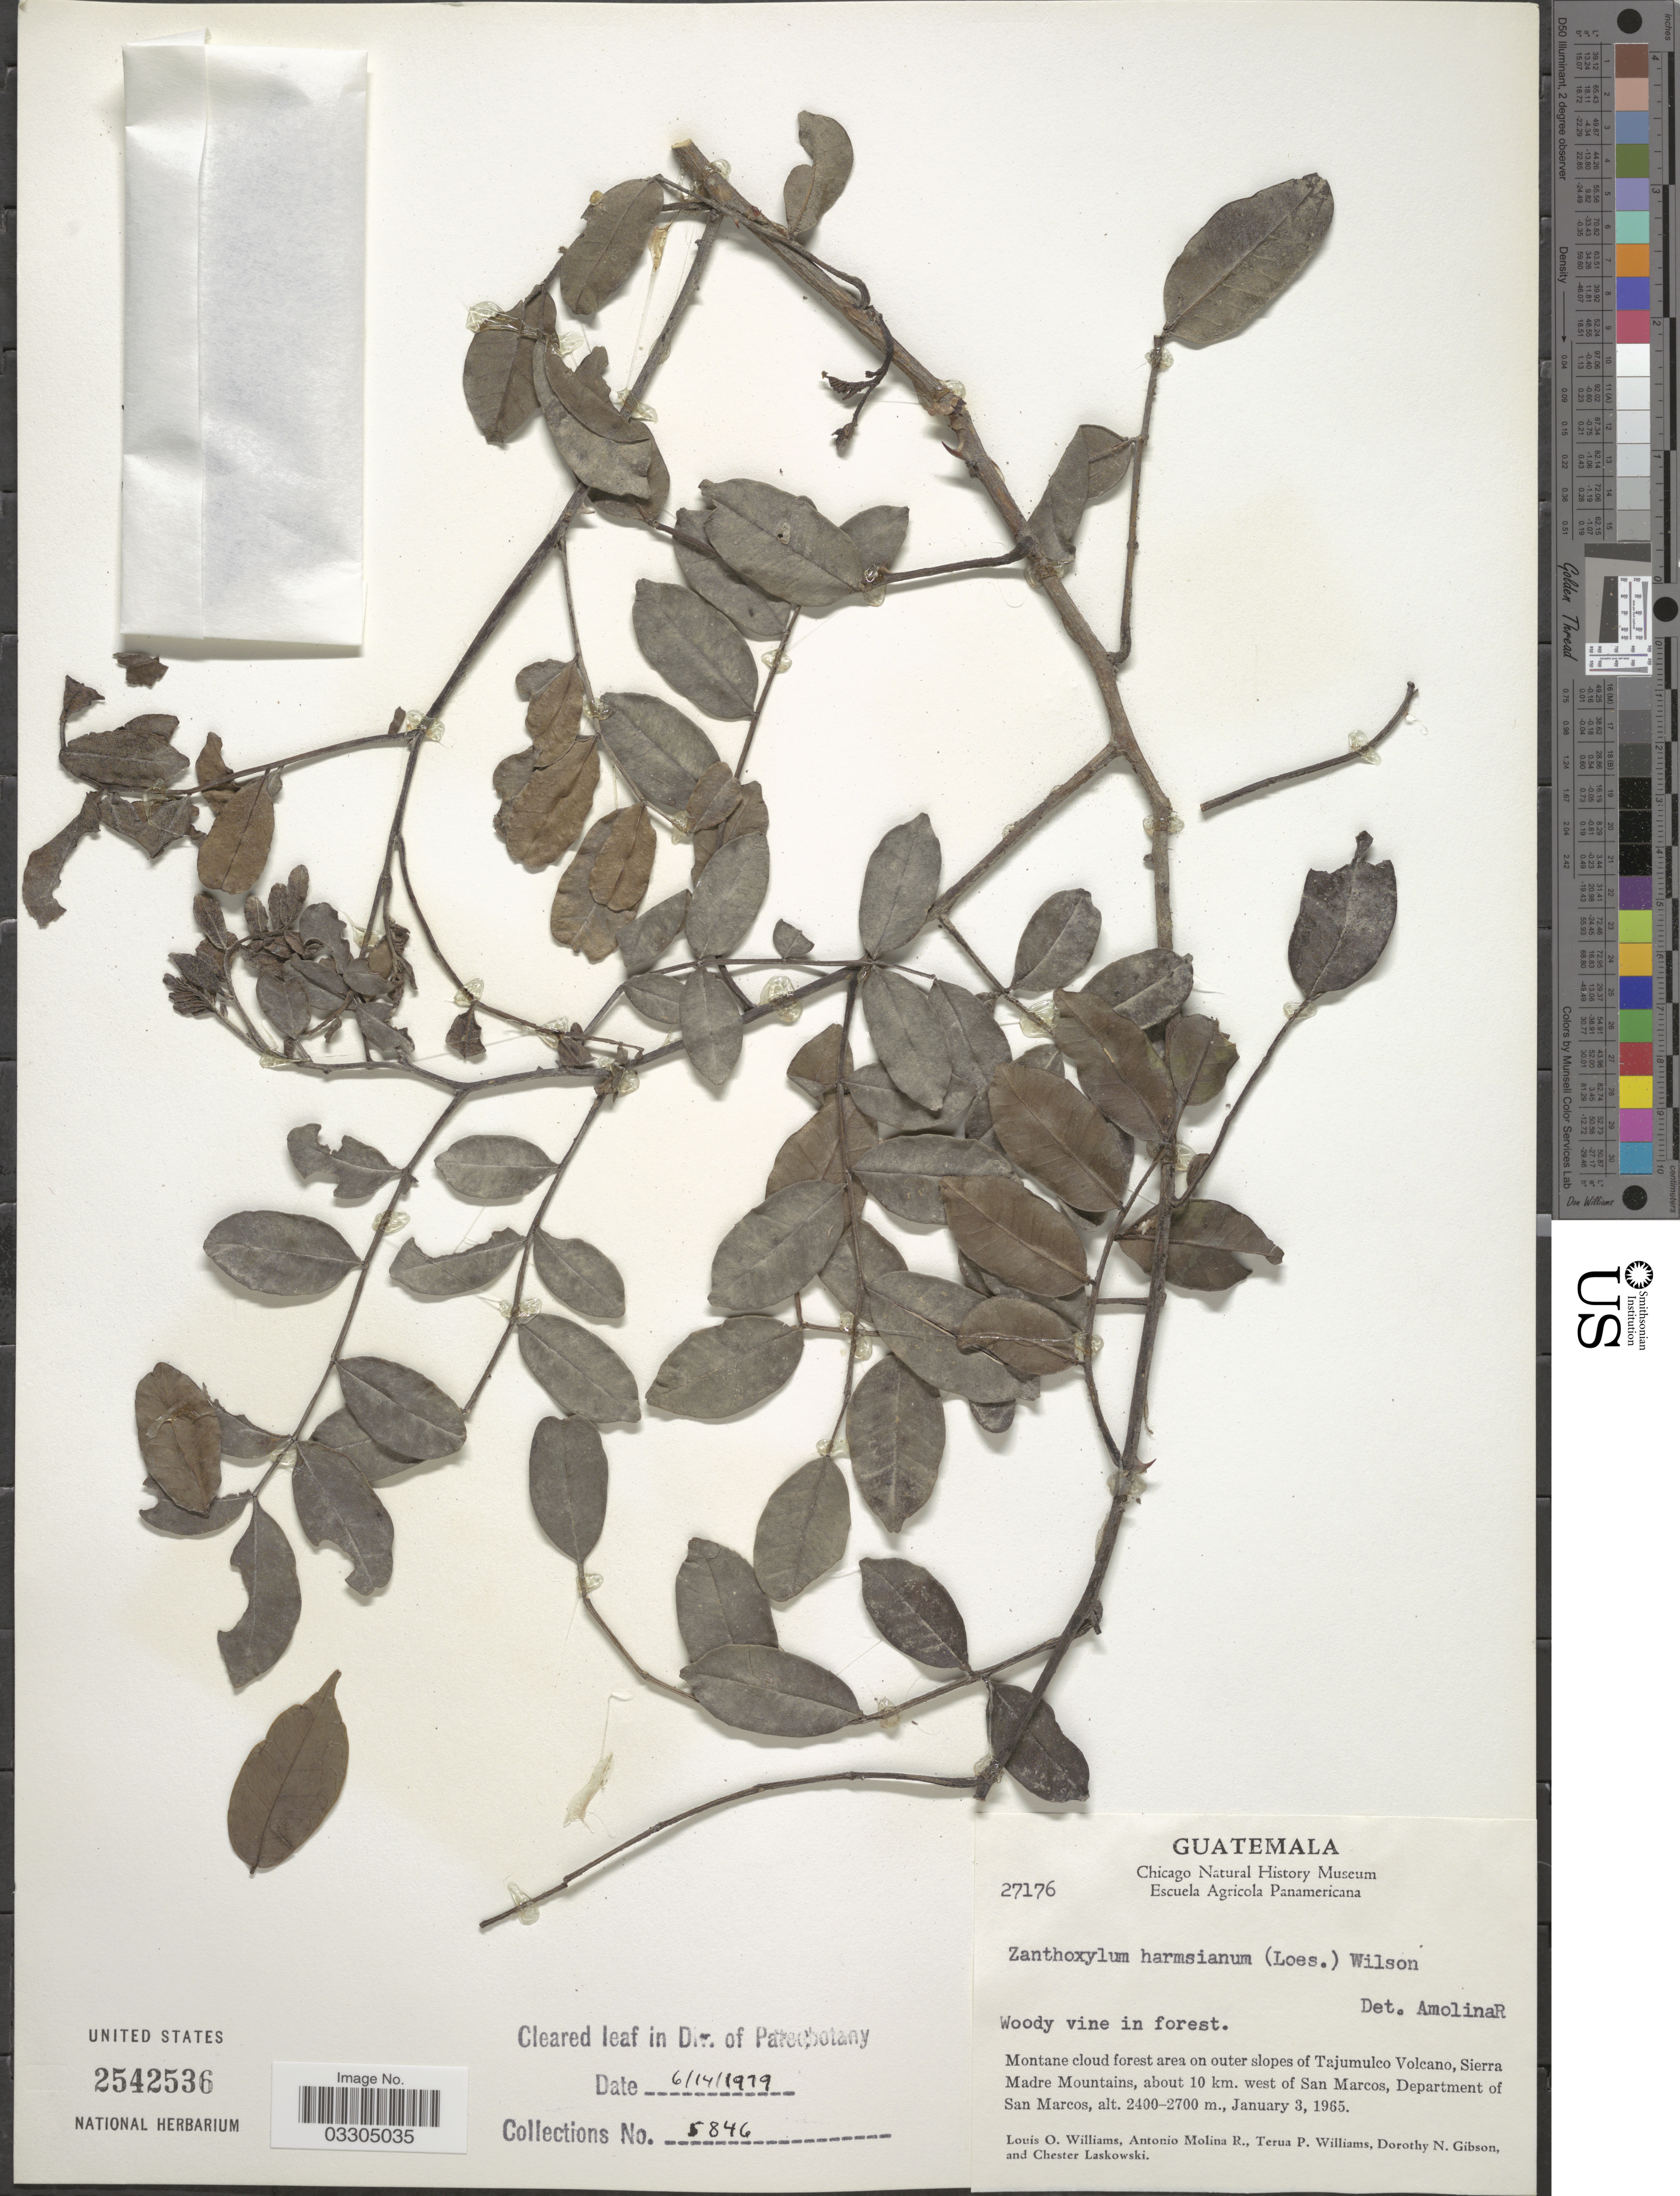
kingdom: Plantae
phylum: Tracheophyta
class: Magnoliopsida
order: Sapindales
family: Rutaceae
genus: Zanthoxylum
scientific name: Zanthoxylum harmsianum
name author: (Loes.) P. Wilson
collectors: L. O. Williams, A. Molina R., T. Williams, D. N. Gibson & C. Laskowski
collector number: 27176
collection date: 1965-01-03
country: Guatemala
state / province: San Marcos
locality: Montane cloud forest area on outer slopes of Tajumulco Volcano, Sierra Madre Mountains, about 10 km. west of San Marcos, Department of San Marcos.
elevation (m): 2400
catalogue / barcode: US 2542536